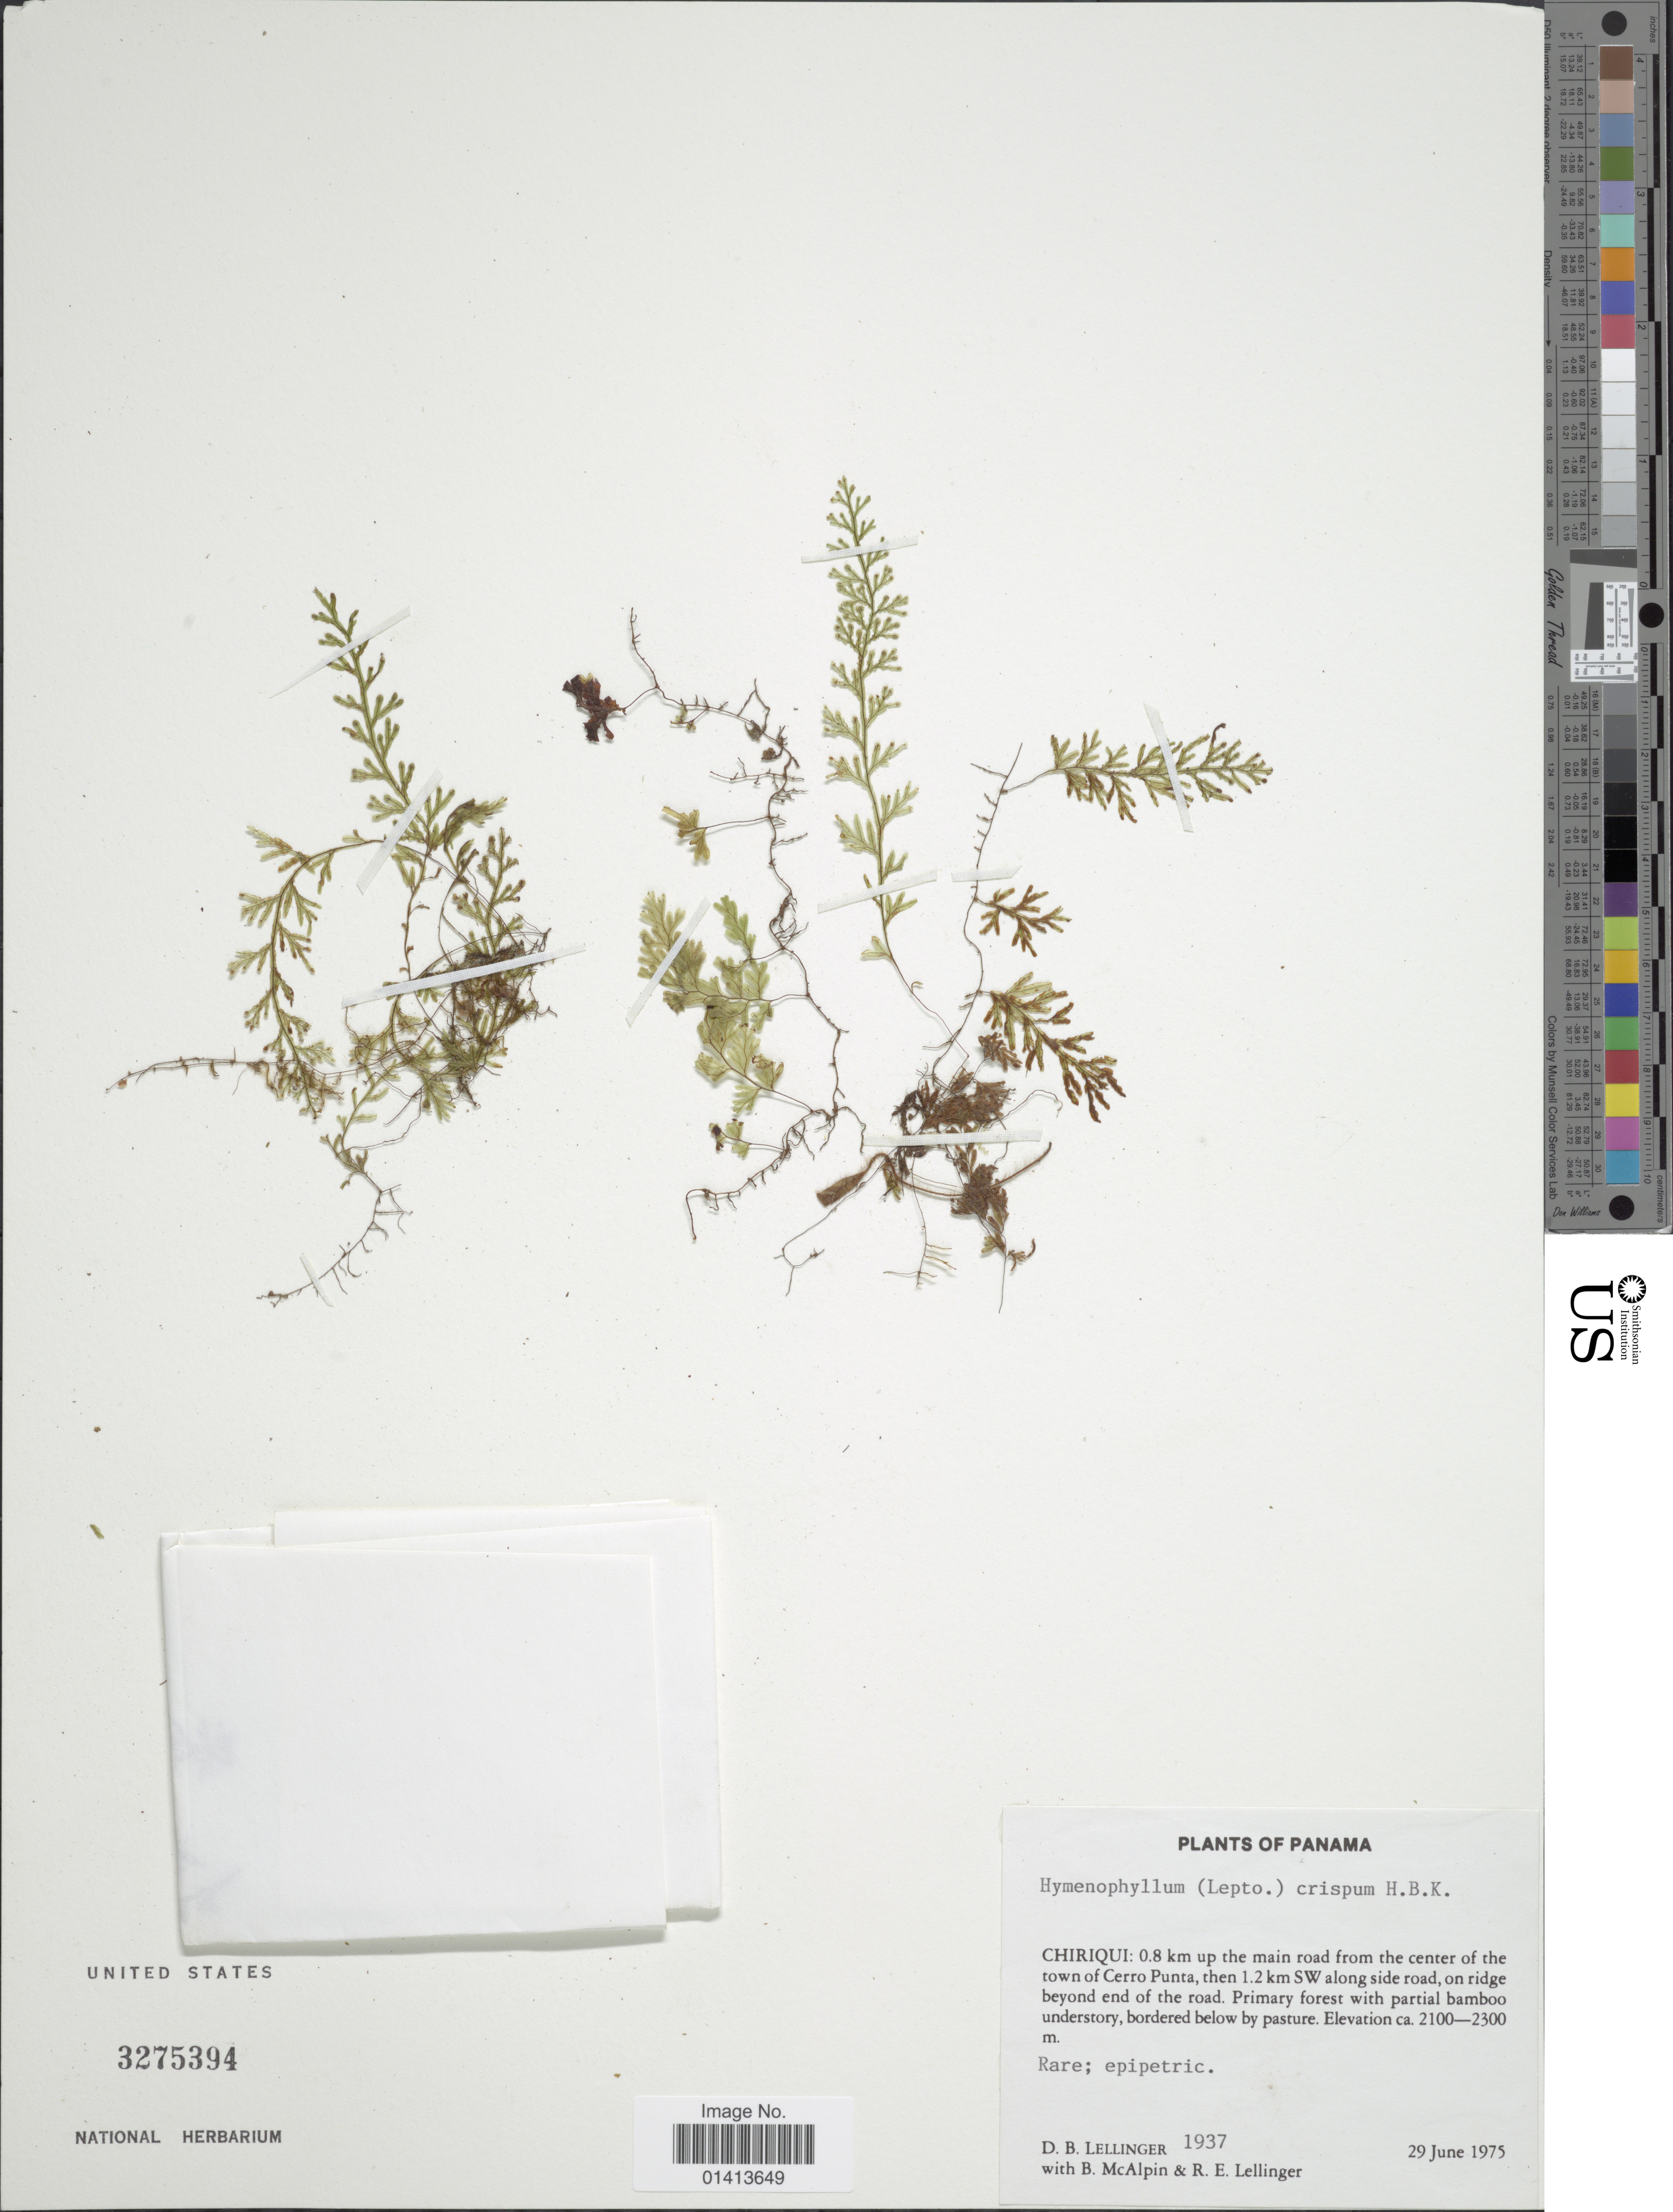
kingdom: Plantae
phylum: Tracheophyta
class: Polypodiopsida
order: Hymenophyllales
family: Hymenophyllaceae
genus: Hymenophyllum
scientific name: Hymenophyllum crispum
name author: Kunth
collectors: D. B. Lellinger, B. Mcalpin & R. E. Lellinger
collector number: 1937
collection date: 1975-06-29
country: Panama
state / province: Chiriqui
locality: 0.8 km up the main road from the center of the town of Cerro Punta, then 1.2 km SW along side road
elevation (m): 2100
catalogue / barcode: US 3275394